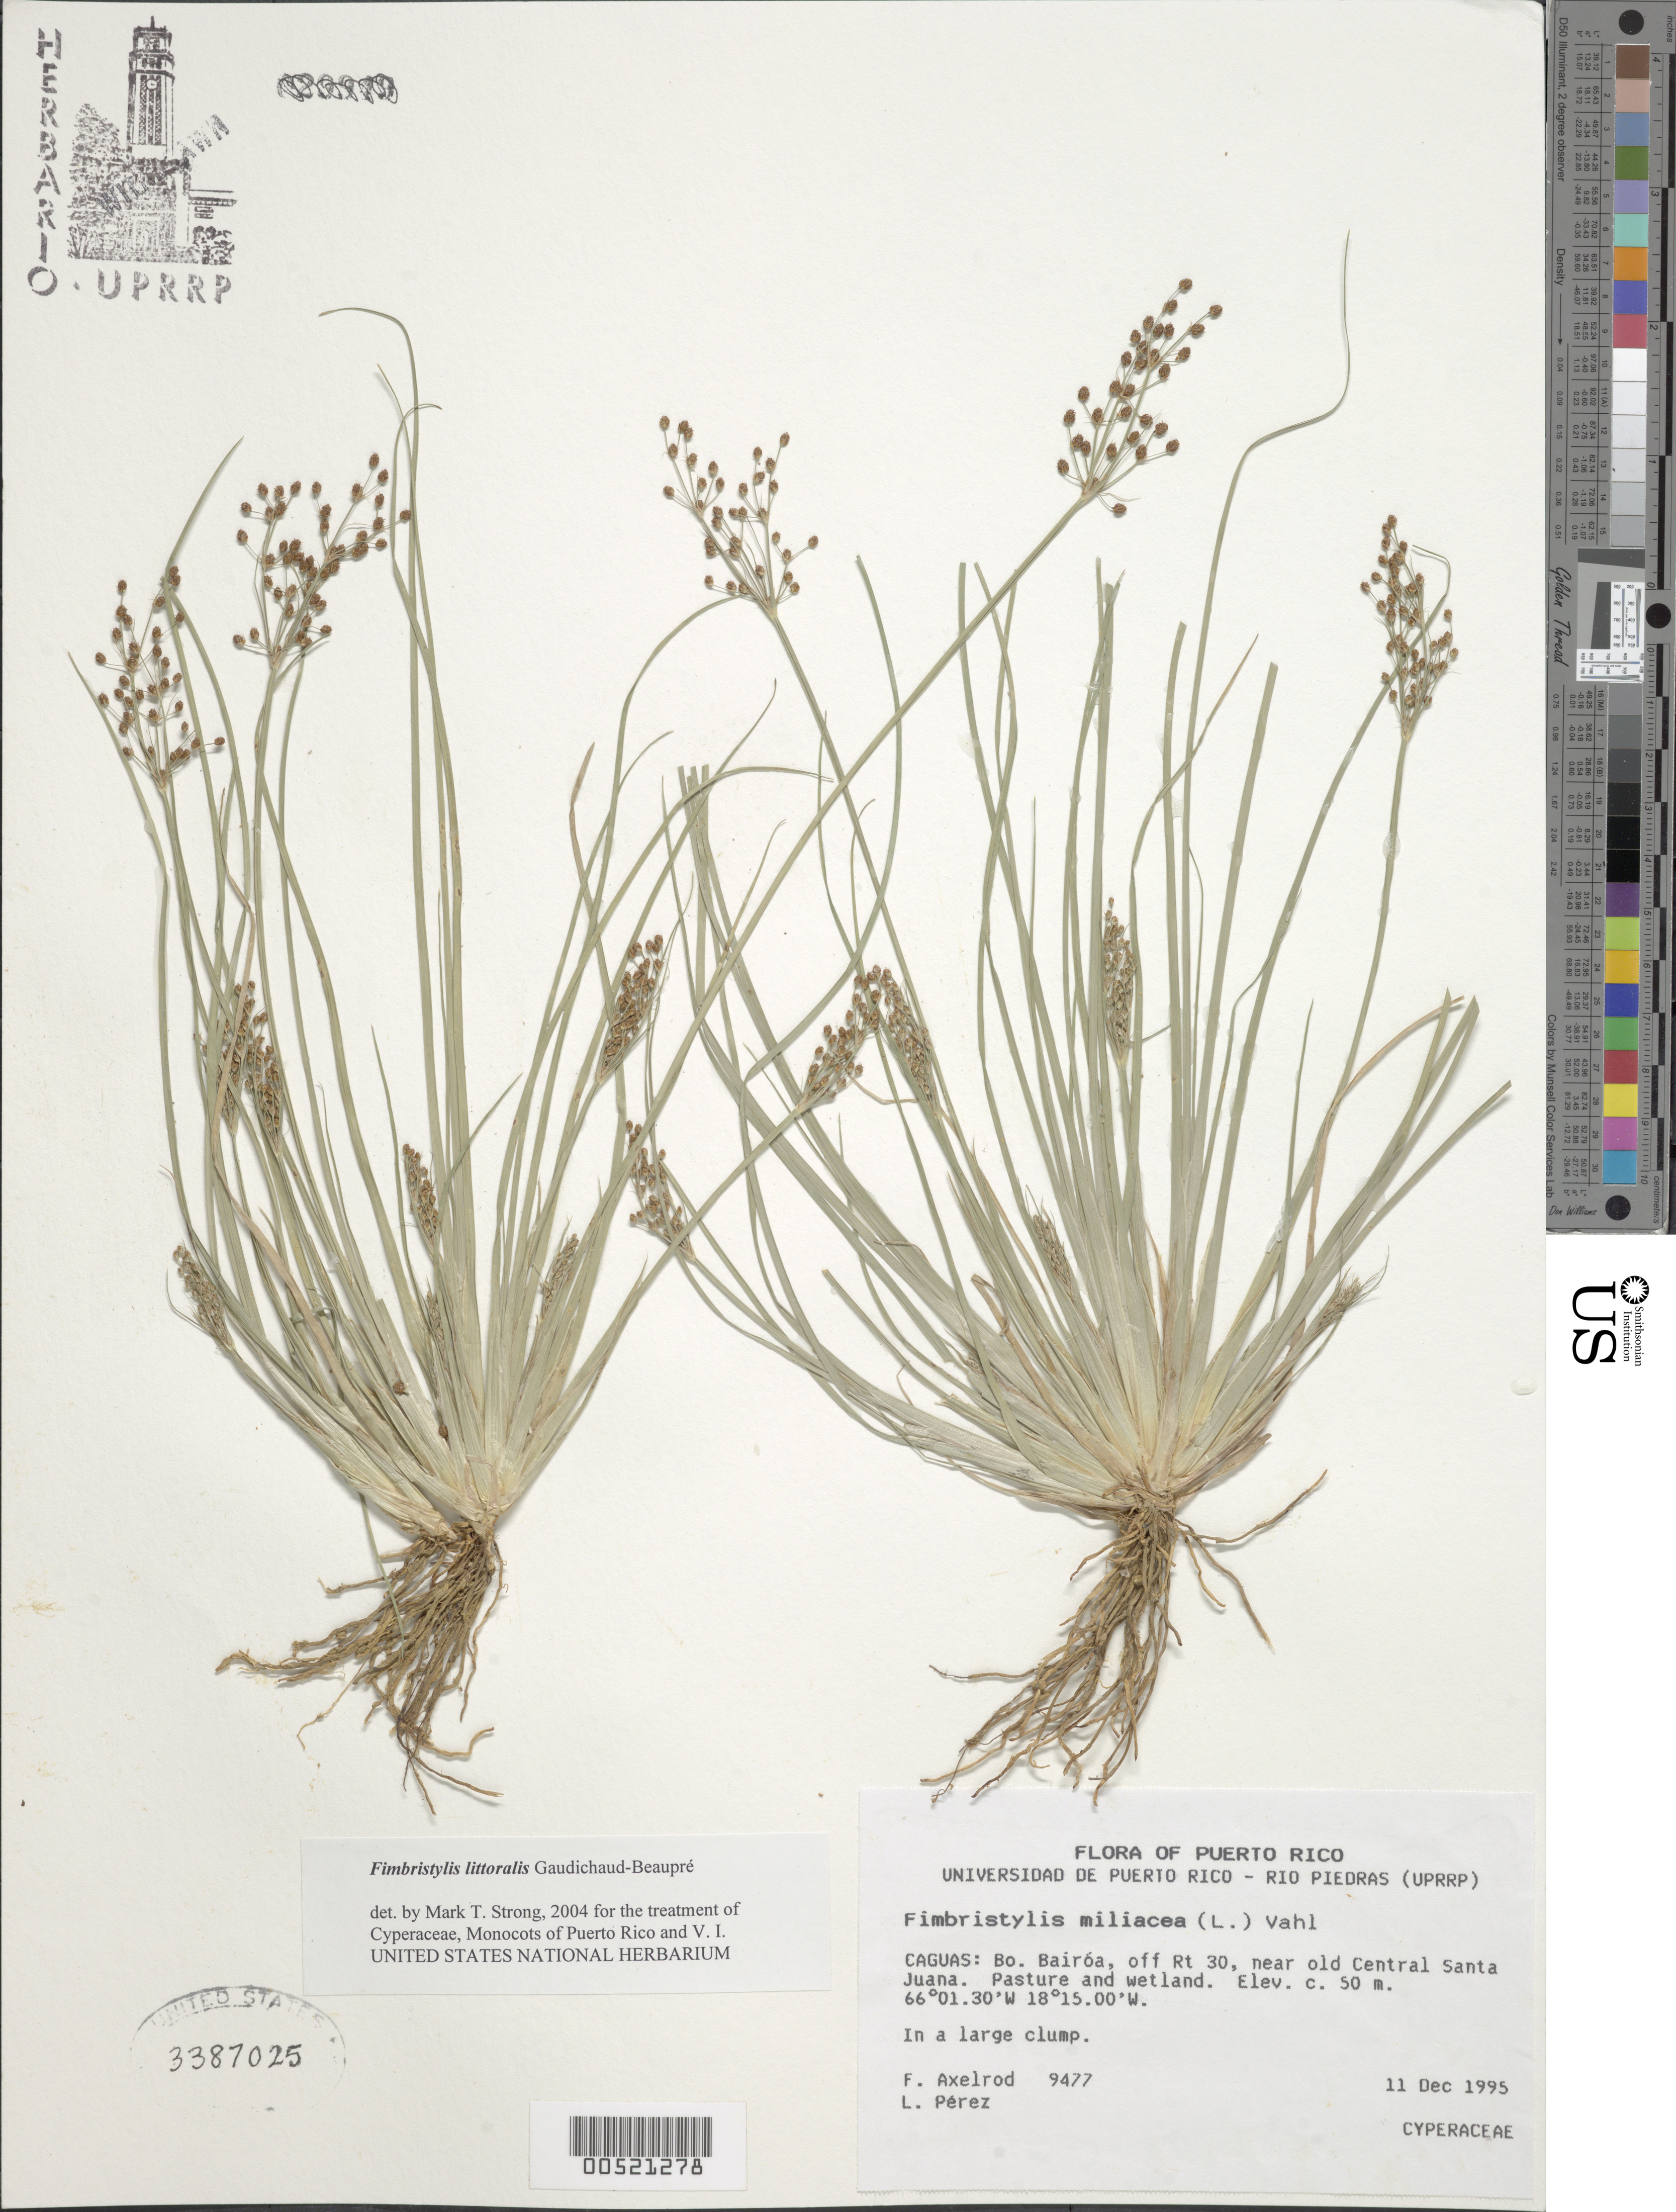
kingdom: Plantae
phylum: Tracheophyta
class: Liliopsida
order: Poales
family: Cyperaceae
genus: Fimbristylis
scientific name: Fimbristylis littoralis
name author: Gaudich.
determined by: Strong, Mark T., (BOT), Smithsonian Institution - National Museum of Natural History (UNITED STATES)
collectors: F. S. Axelrod & L. Pérez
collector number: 9477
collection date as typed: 11 Dec 1995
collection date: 1995-12-11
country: Puerto Rico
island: Greater Antilles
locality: Caguas: Bo. Bairóa, off Rt. 30, near old Central Santa Juana.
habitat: Pasture and wetland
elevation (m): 50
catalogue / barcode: US 3387025